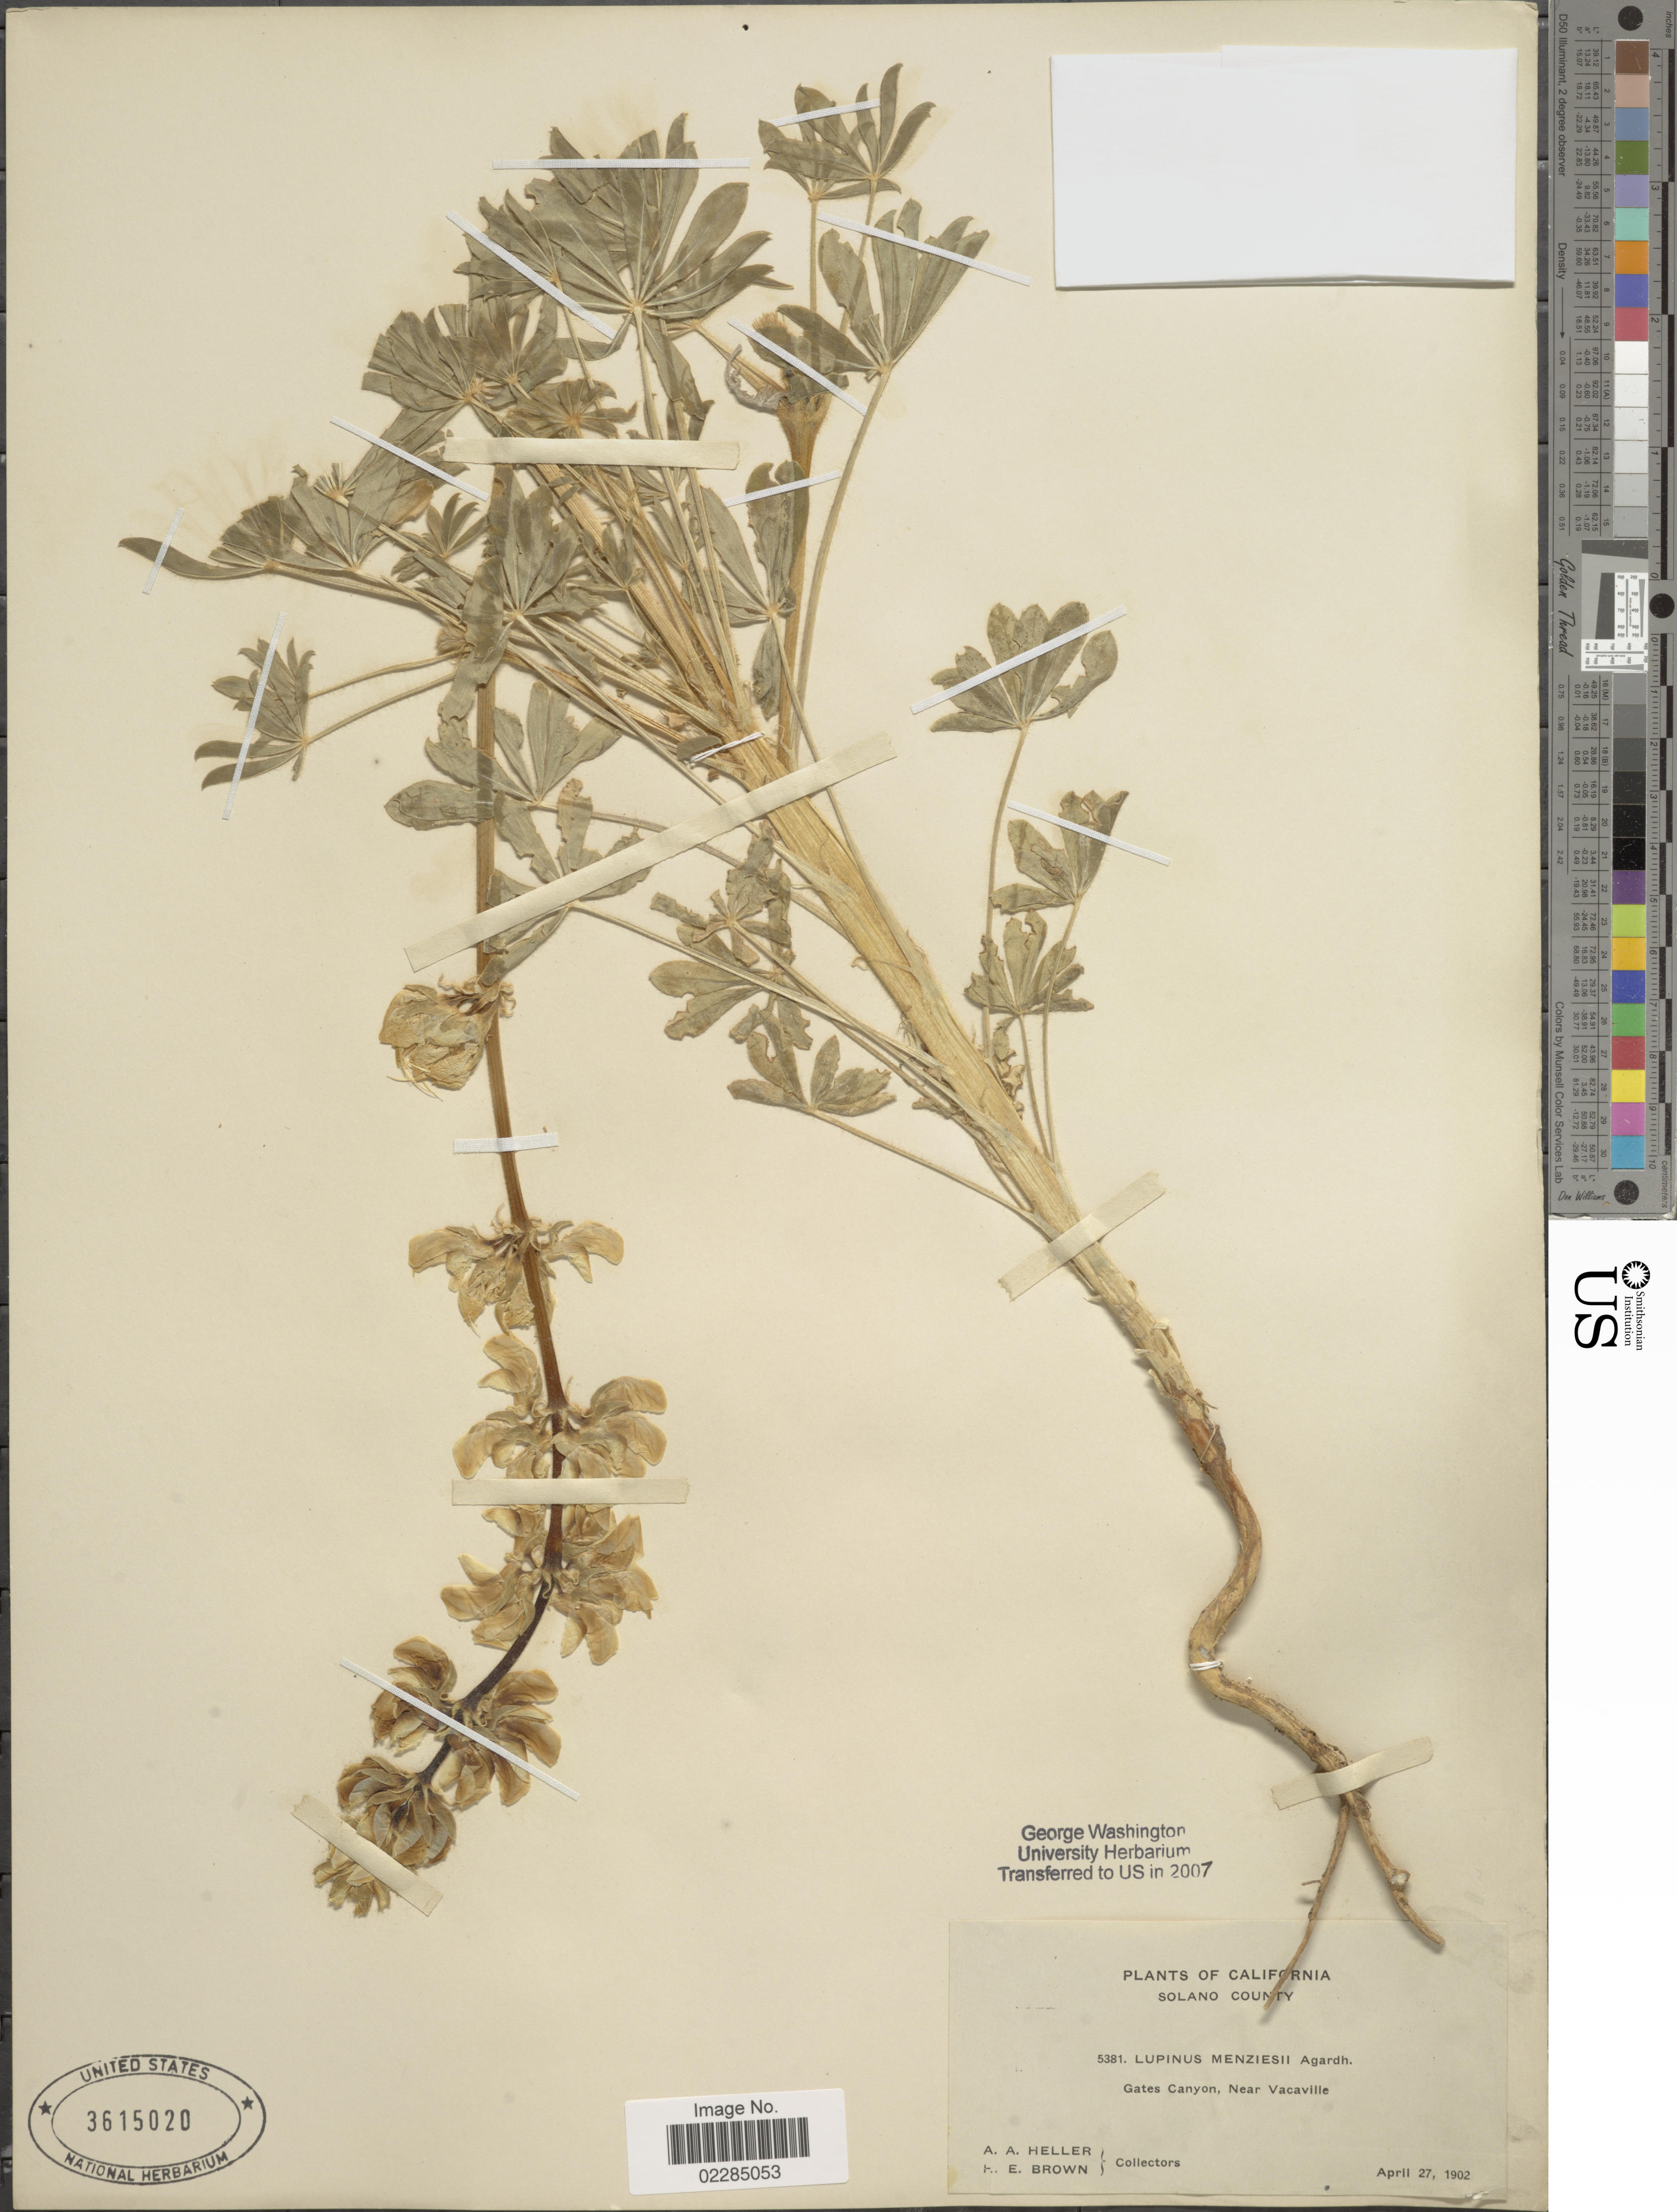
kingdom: Plantae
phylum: Tracheophyta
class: Magnoliopsida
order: Fabales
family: Fabaceae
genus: Lupinus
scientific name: Lupinus densiflorus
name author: Benth.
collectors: A. A. Heller & H. E. Brown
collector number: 5381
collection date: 1902-04-27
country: United States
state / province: California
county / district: Solano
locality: Solano County. Gates Canyon, Near Vacaville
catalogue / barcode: US 3615020